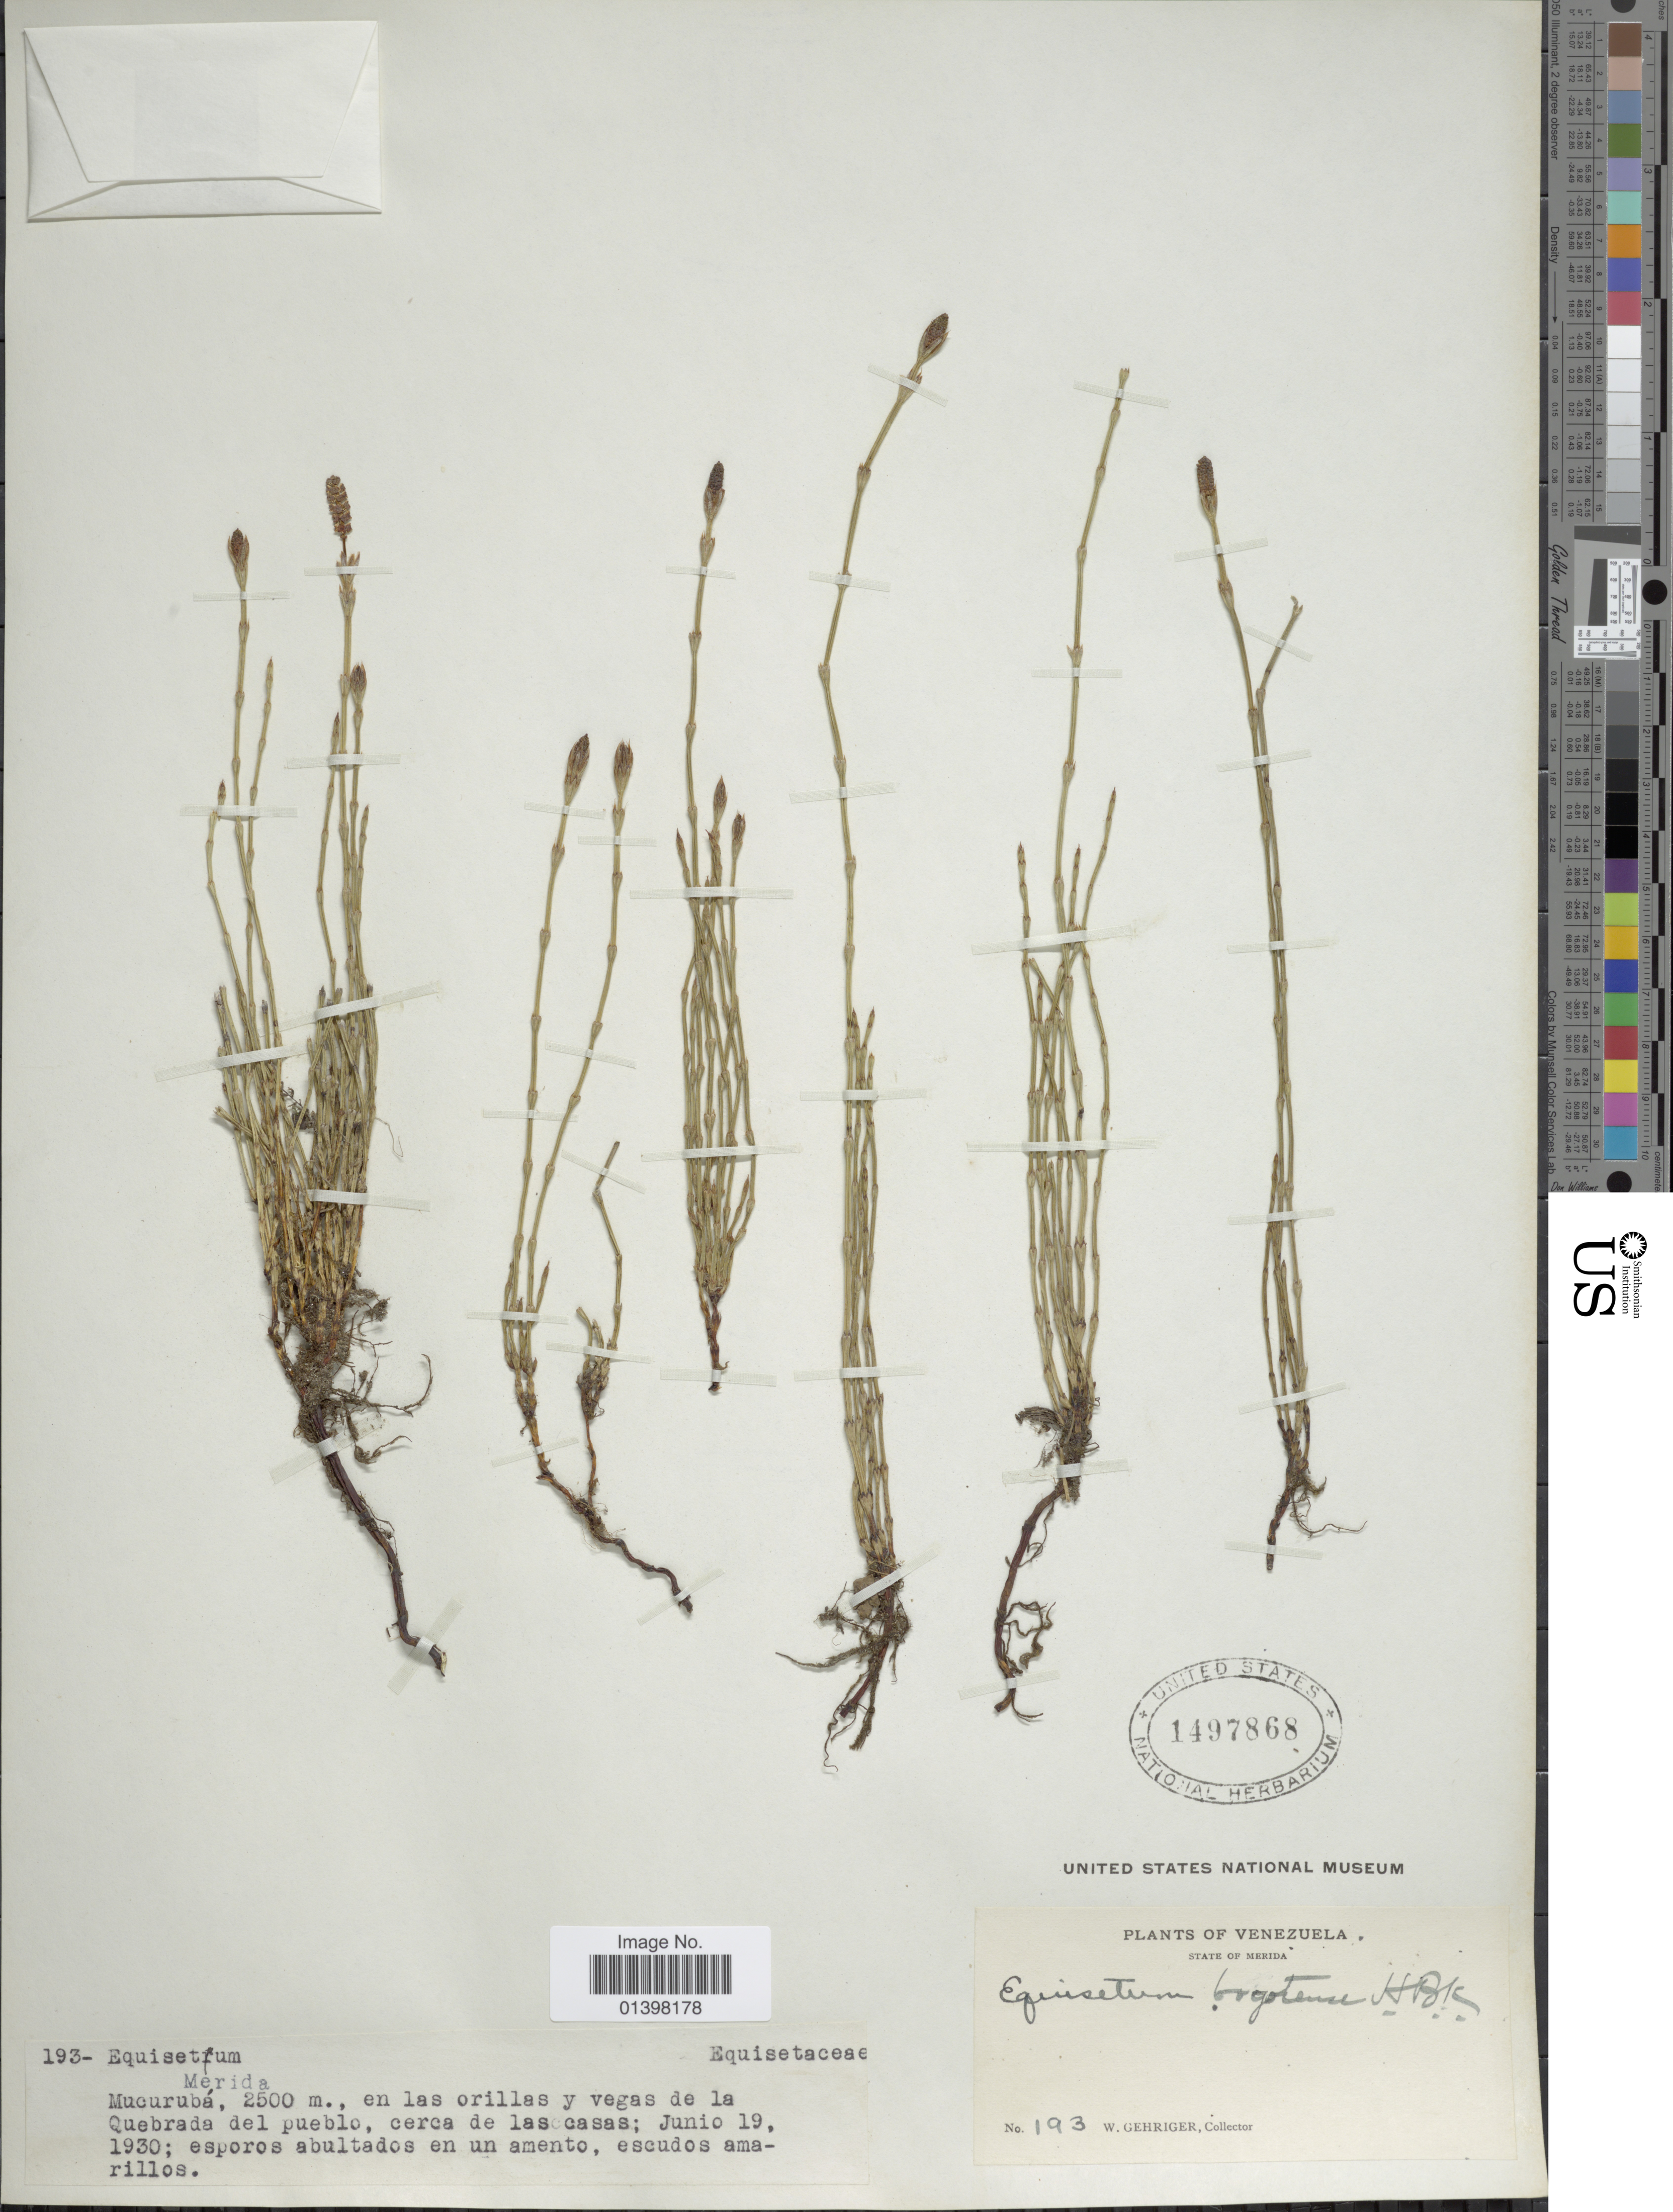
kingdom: Plantae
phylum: Tracheophyta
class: Polypodiopsida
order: Equisetales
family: Equisetaceae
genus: Equisetum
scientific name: Equisetum bogotense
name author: Kunth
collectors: W. Gehriger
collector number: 193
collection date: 1930-06-19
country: Venezuela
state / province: Mérida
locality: Mucurubá, en las orillas y vegas de la Quebrada del pueblo, cerca de las casas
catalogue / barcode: US 1497868